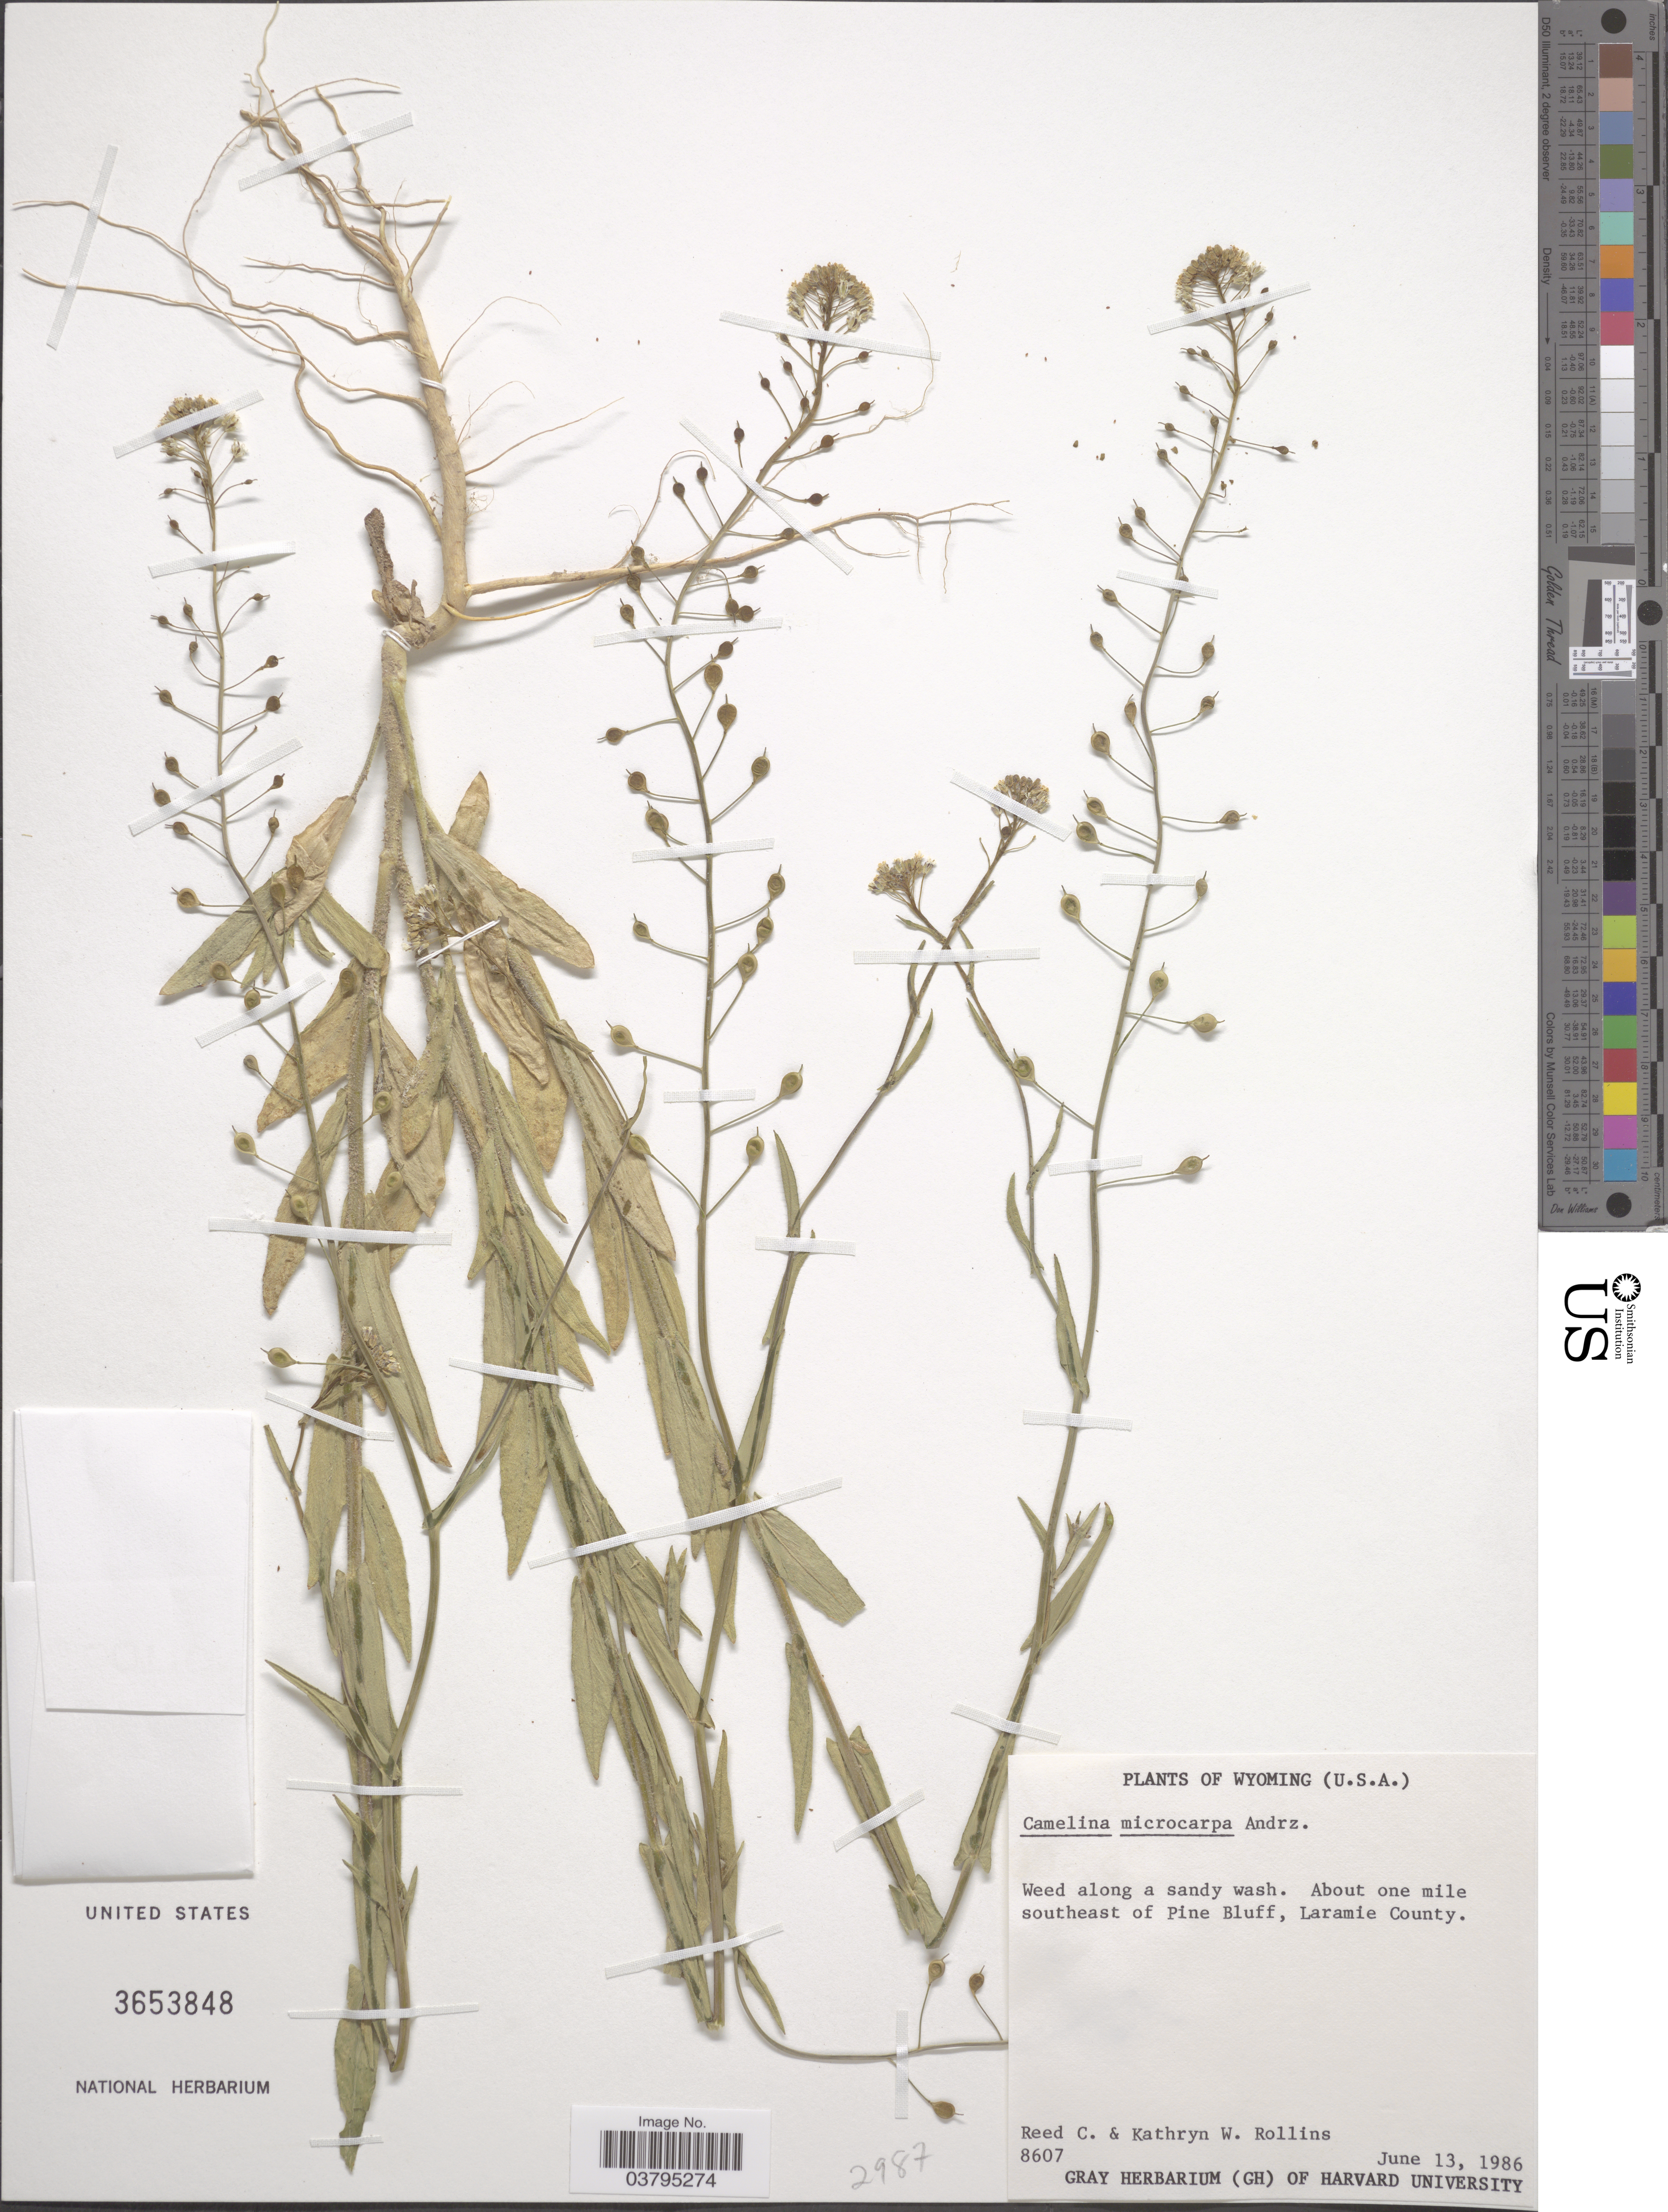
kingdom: Plantae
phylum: Tracheophyta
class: Magnoliopsida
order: Brassicales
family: Brassicaceae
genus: Camelina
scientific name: Camelina microcarpa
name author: DC.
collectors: R. C. Rollins & K. W. Rollins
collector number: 8607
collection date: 1986-06-13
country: United States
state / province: Wyoming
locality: Weed along a sandy wash. About one mile southeast of Pine Bluff, Laramie County.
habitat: weed along a sandy wash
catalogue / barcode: US 3653848